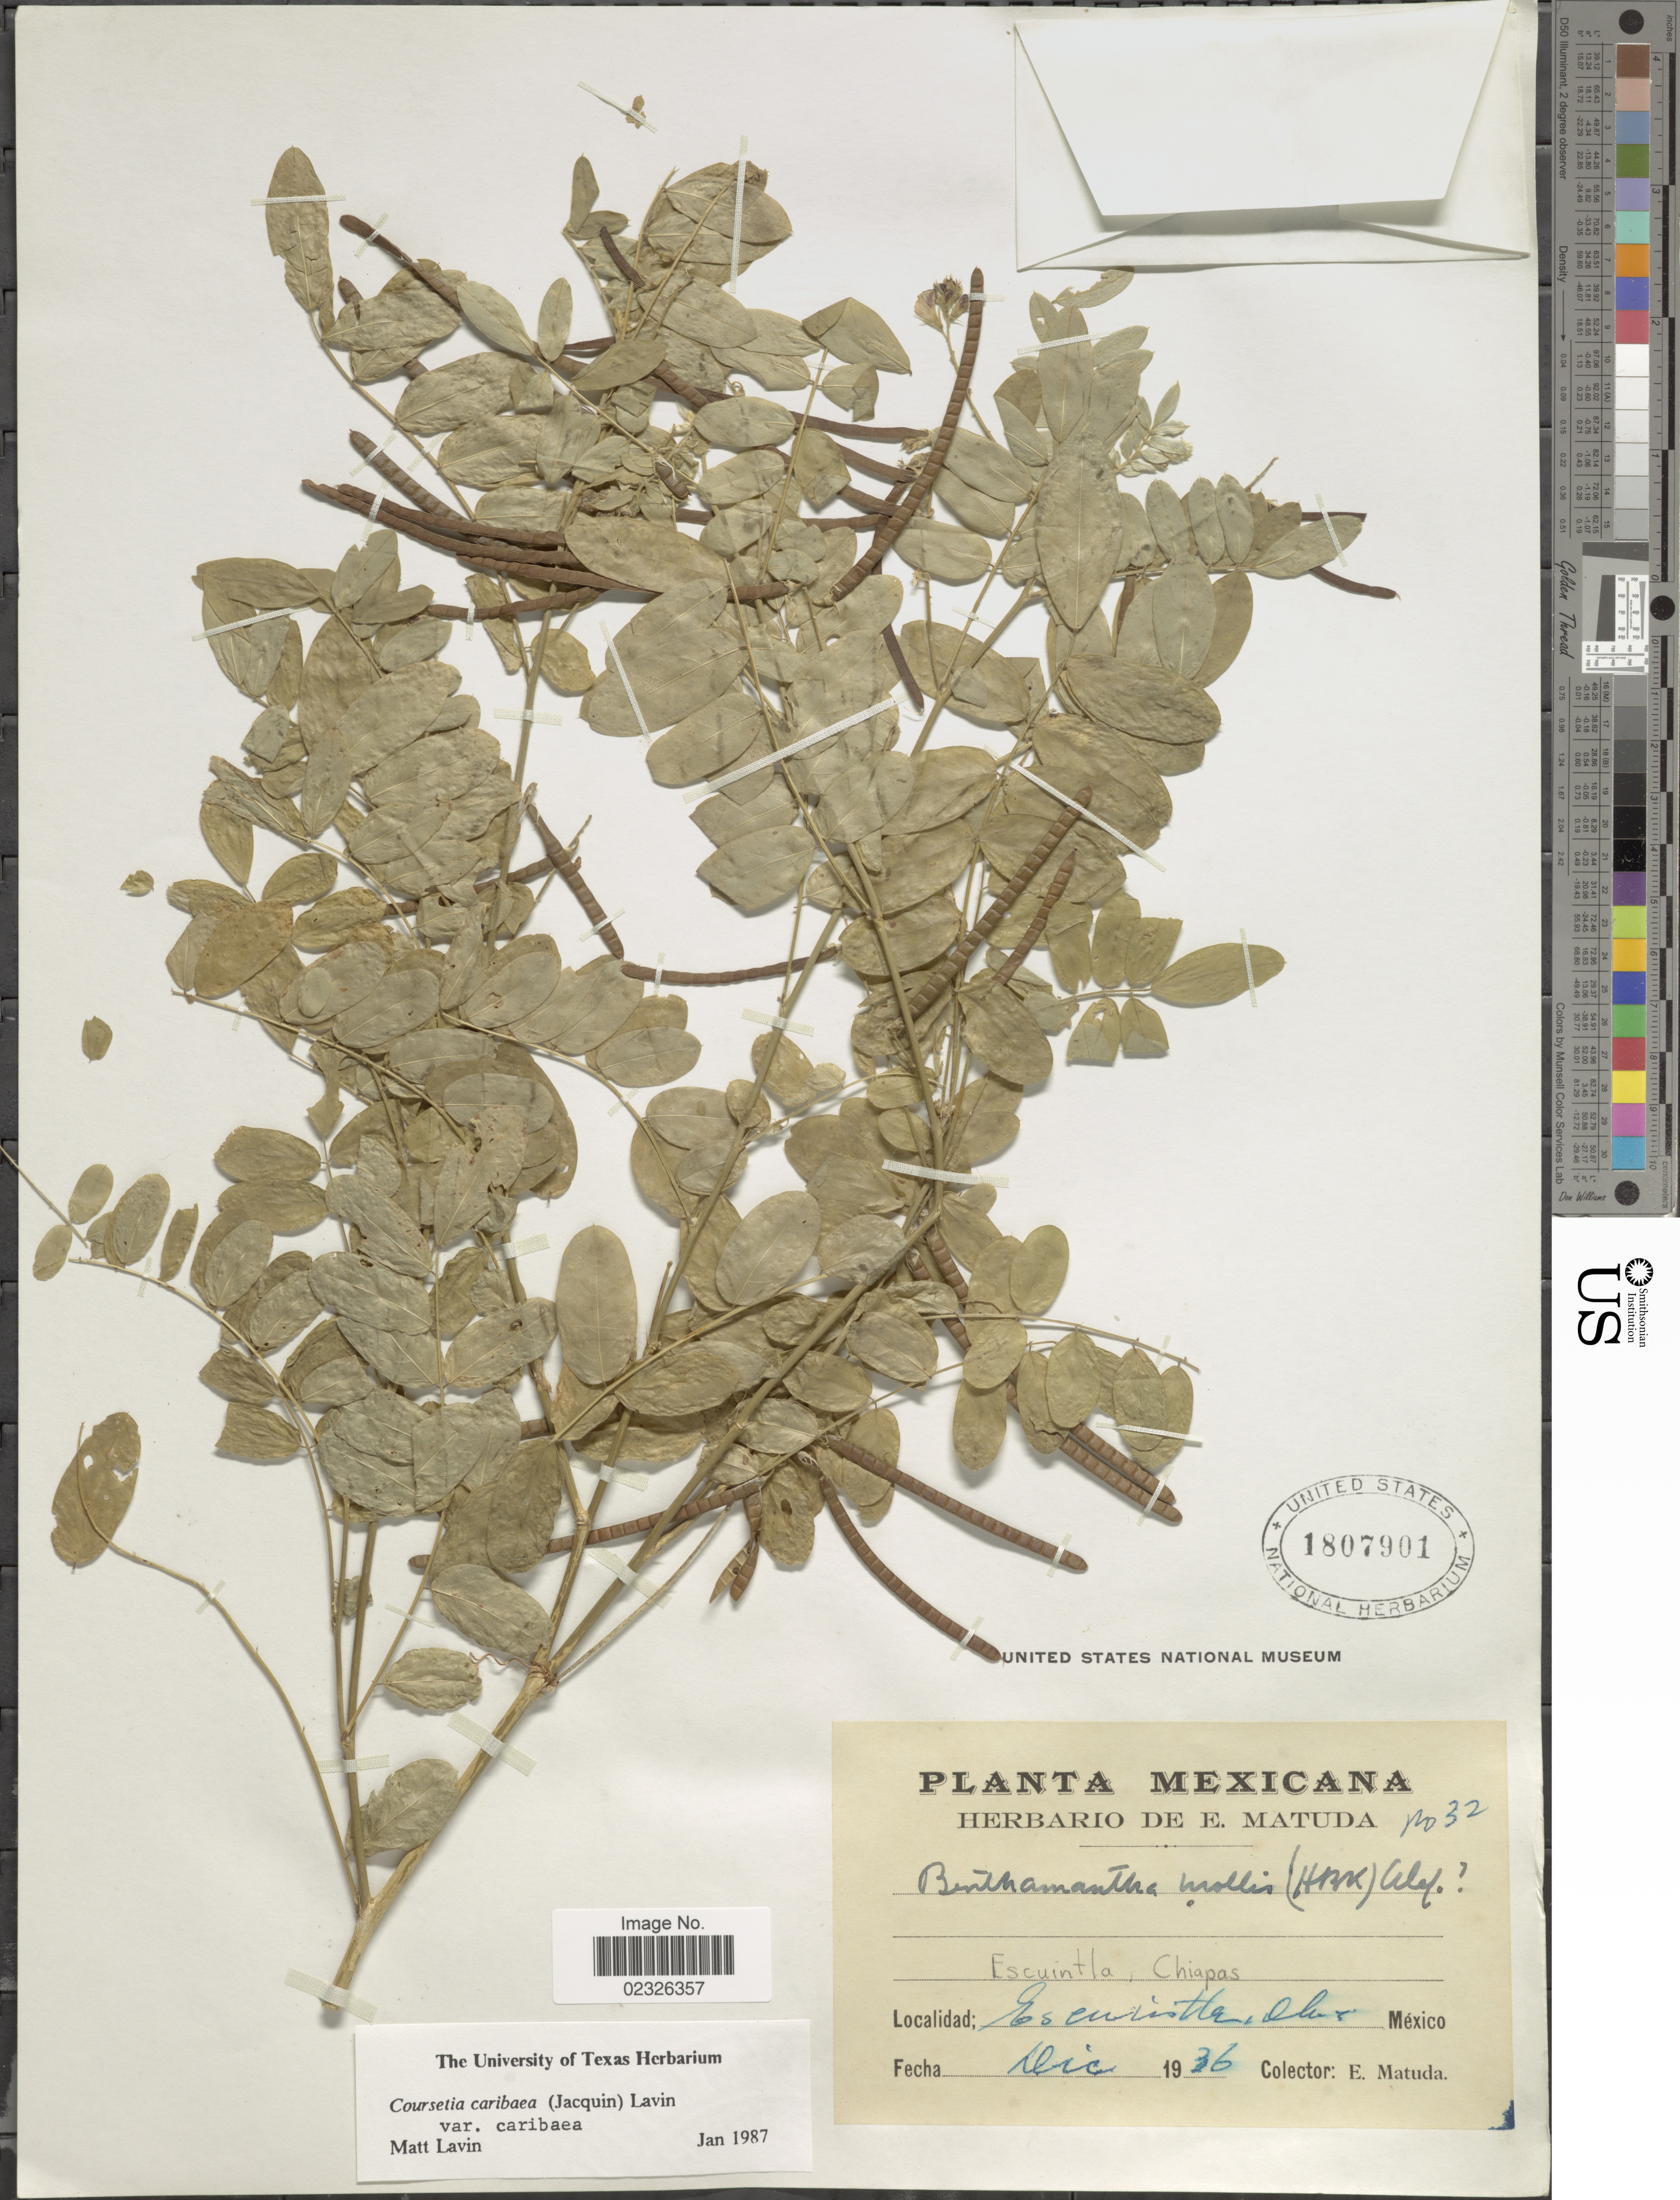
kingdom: Plantae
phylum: Tracheophyta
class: Magnoliopsida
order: Fabales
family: Fabaceae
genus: Coursetia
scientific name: Coursetia caribaea var. caribaea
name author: (Jacq.) Lavin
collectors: E. Matuda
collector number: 32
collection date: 1936-12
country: Guatemala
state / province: Escuintla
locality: Mexicana. Escuintla, Chiapas.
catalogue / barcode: US 1807901